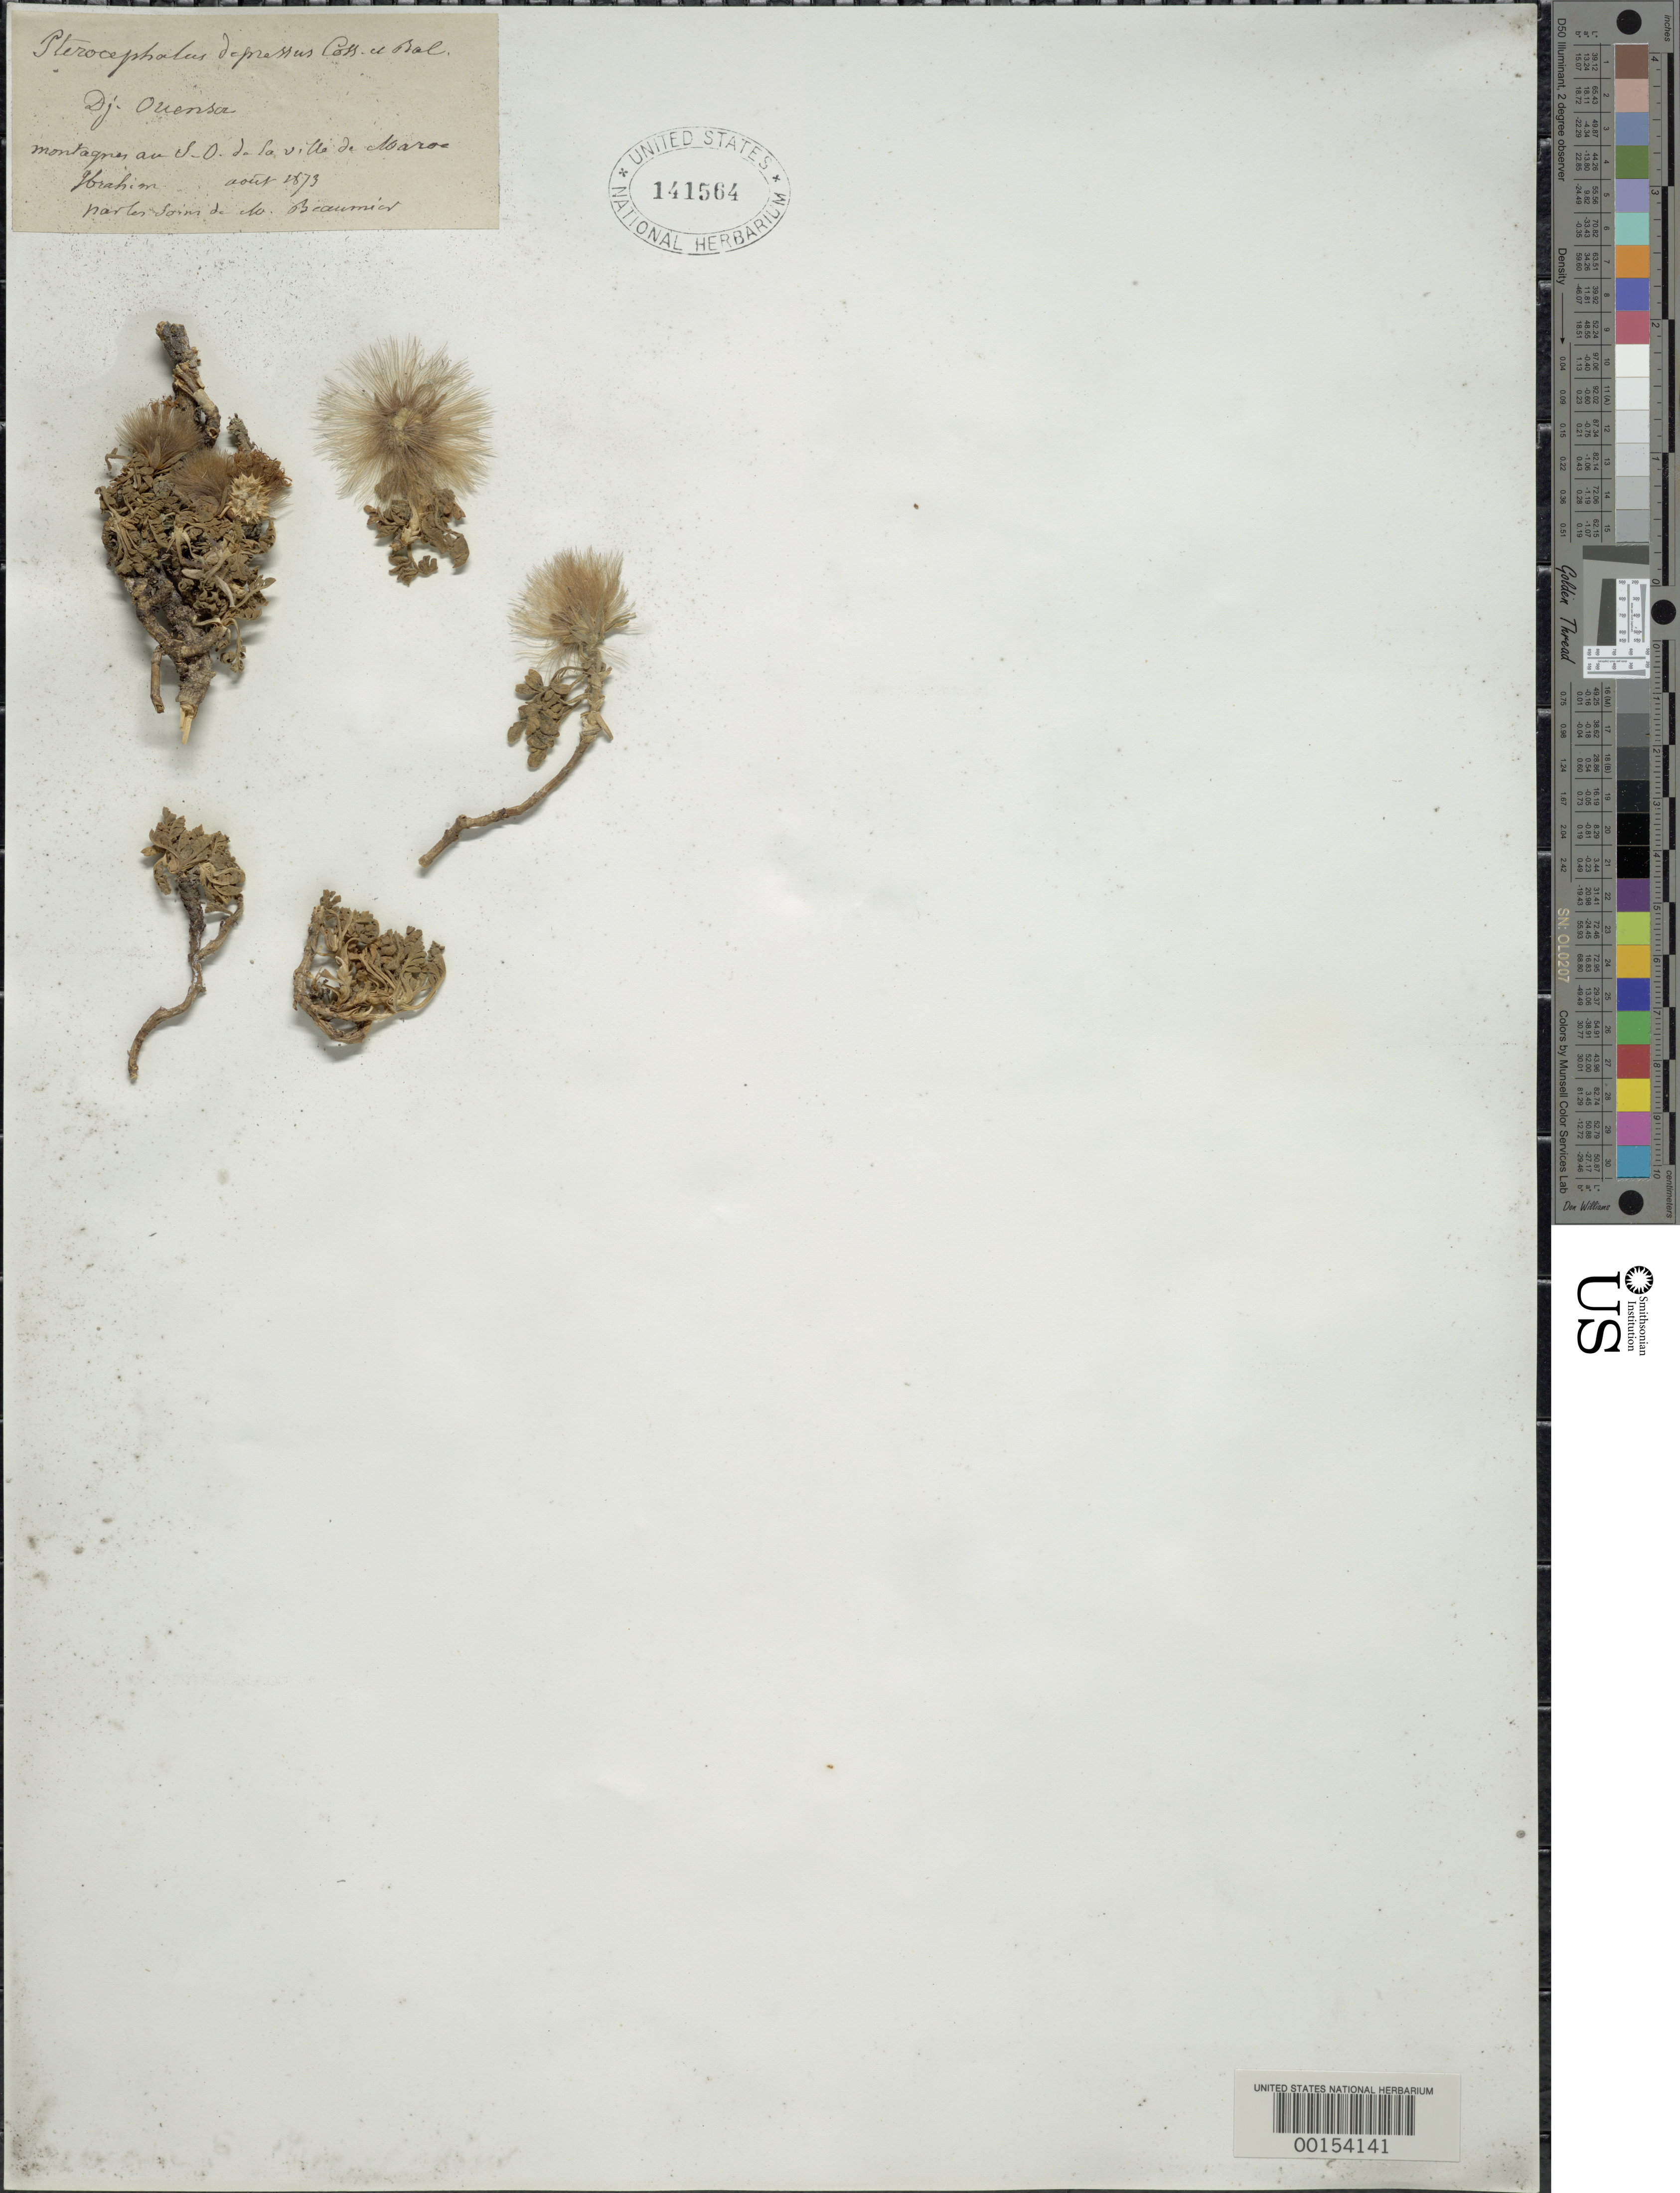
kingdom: Plantae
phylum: Tracheophyta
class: Magnoliopsida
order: Dipsacales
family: Caprifoliaceae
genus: Pterocephalus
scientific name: Pterocephalus depressus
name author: Coss. & Balansa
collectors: -. Ibrahian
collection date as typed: Aug 1873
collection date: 1873-08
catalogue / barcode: US 141564